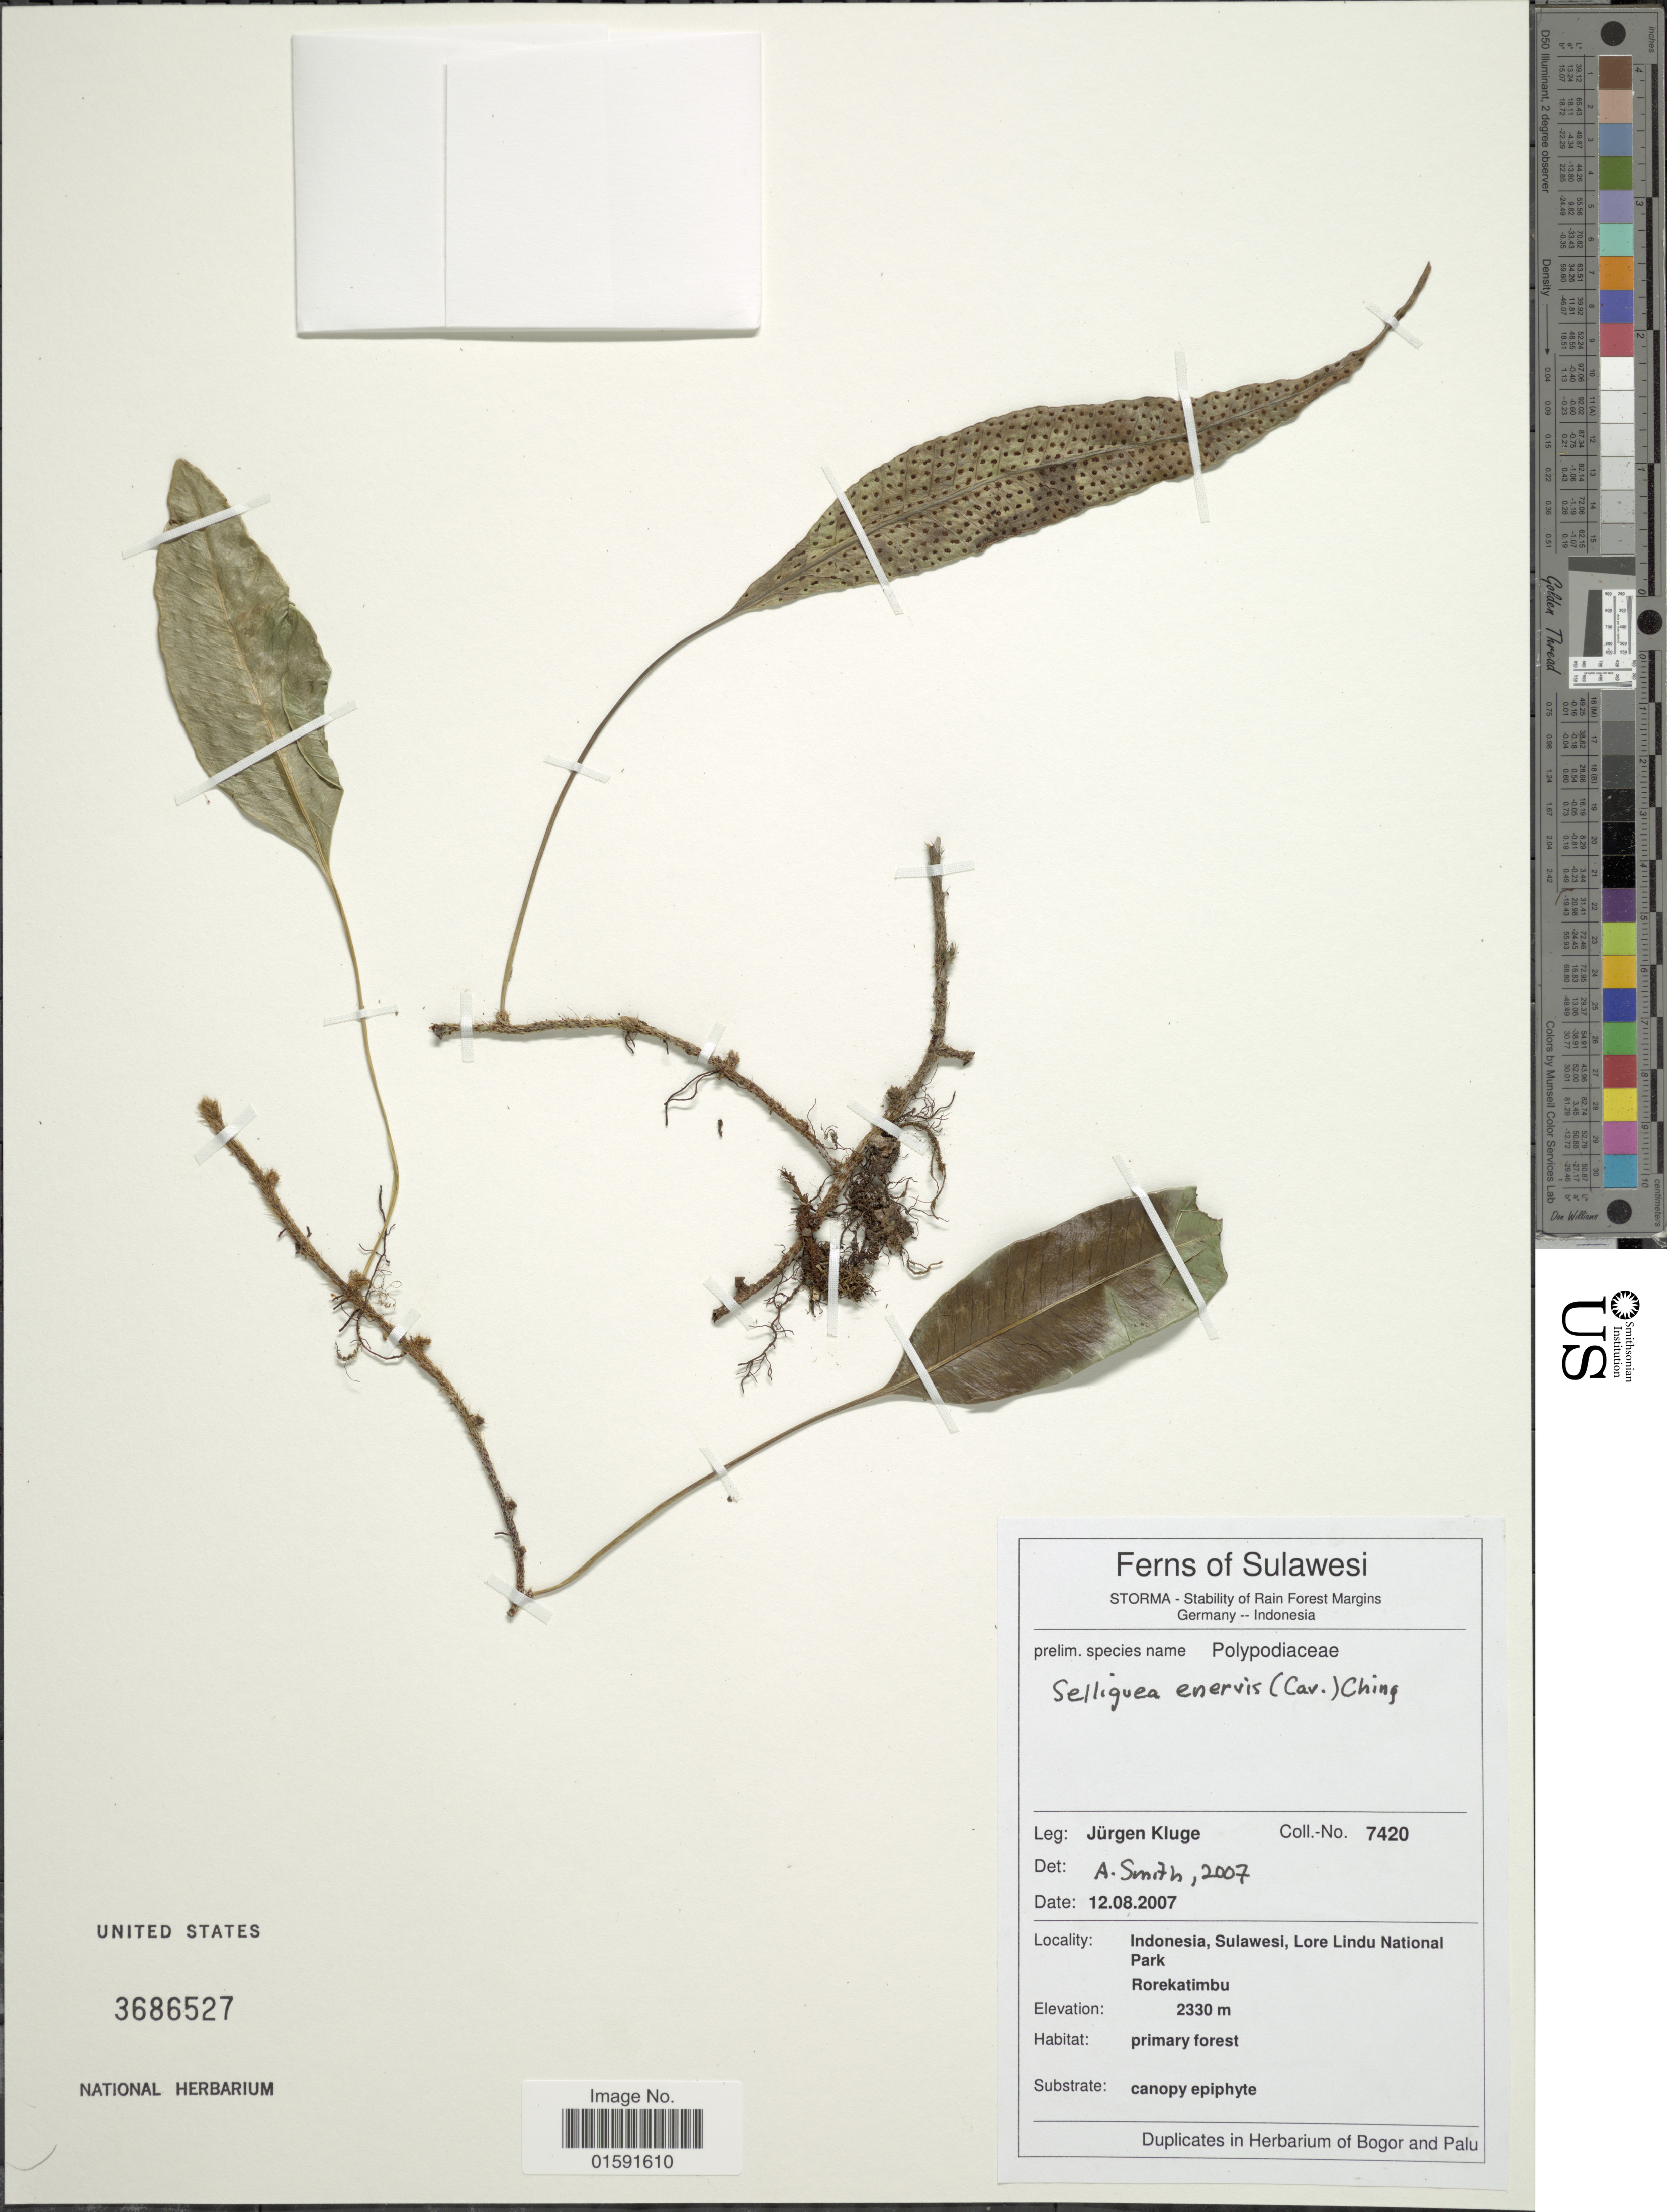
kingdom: Plantae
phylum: Tracheophyta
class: Polypodiopsida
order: Polypodiales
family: Polypodiaceae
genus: Selliguea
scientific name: Selliguea enervis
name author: (Cav.) Ching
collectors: J. Kluge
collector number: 7420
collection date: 2007-08-12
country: Indonesia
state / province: Sulawesi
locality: Indonesia, Sulawesi, Lote Lindu National Park, Rorekatimbu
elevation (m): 2330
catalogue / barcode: US 3686527